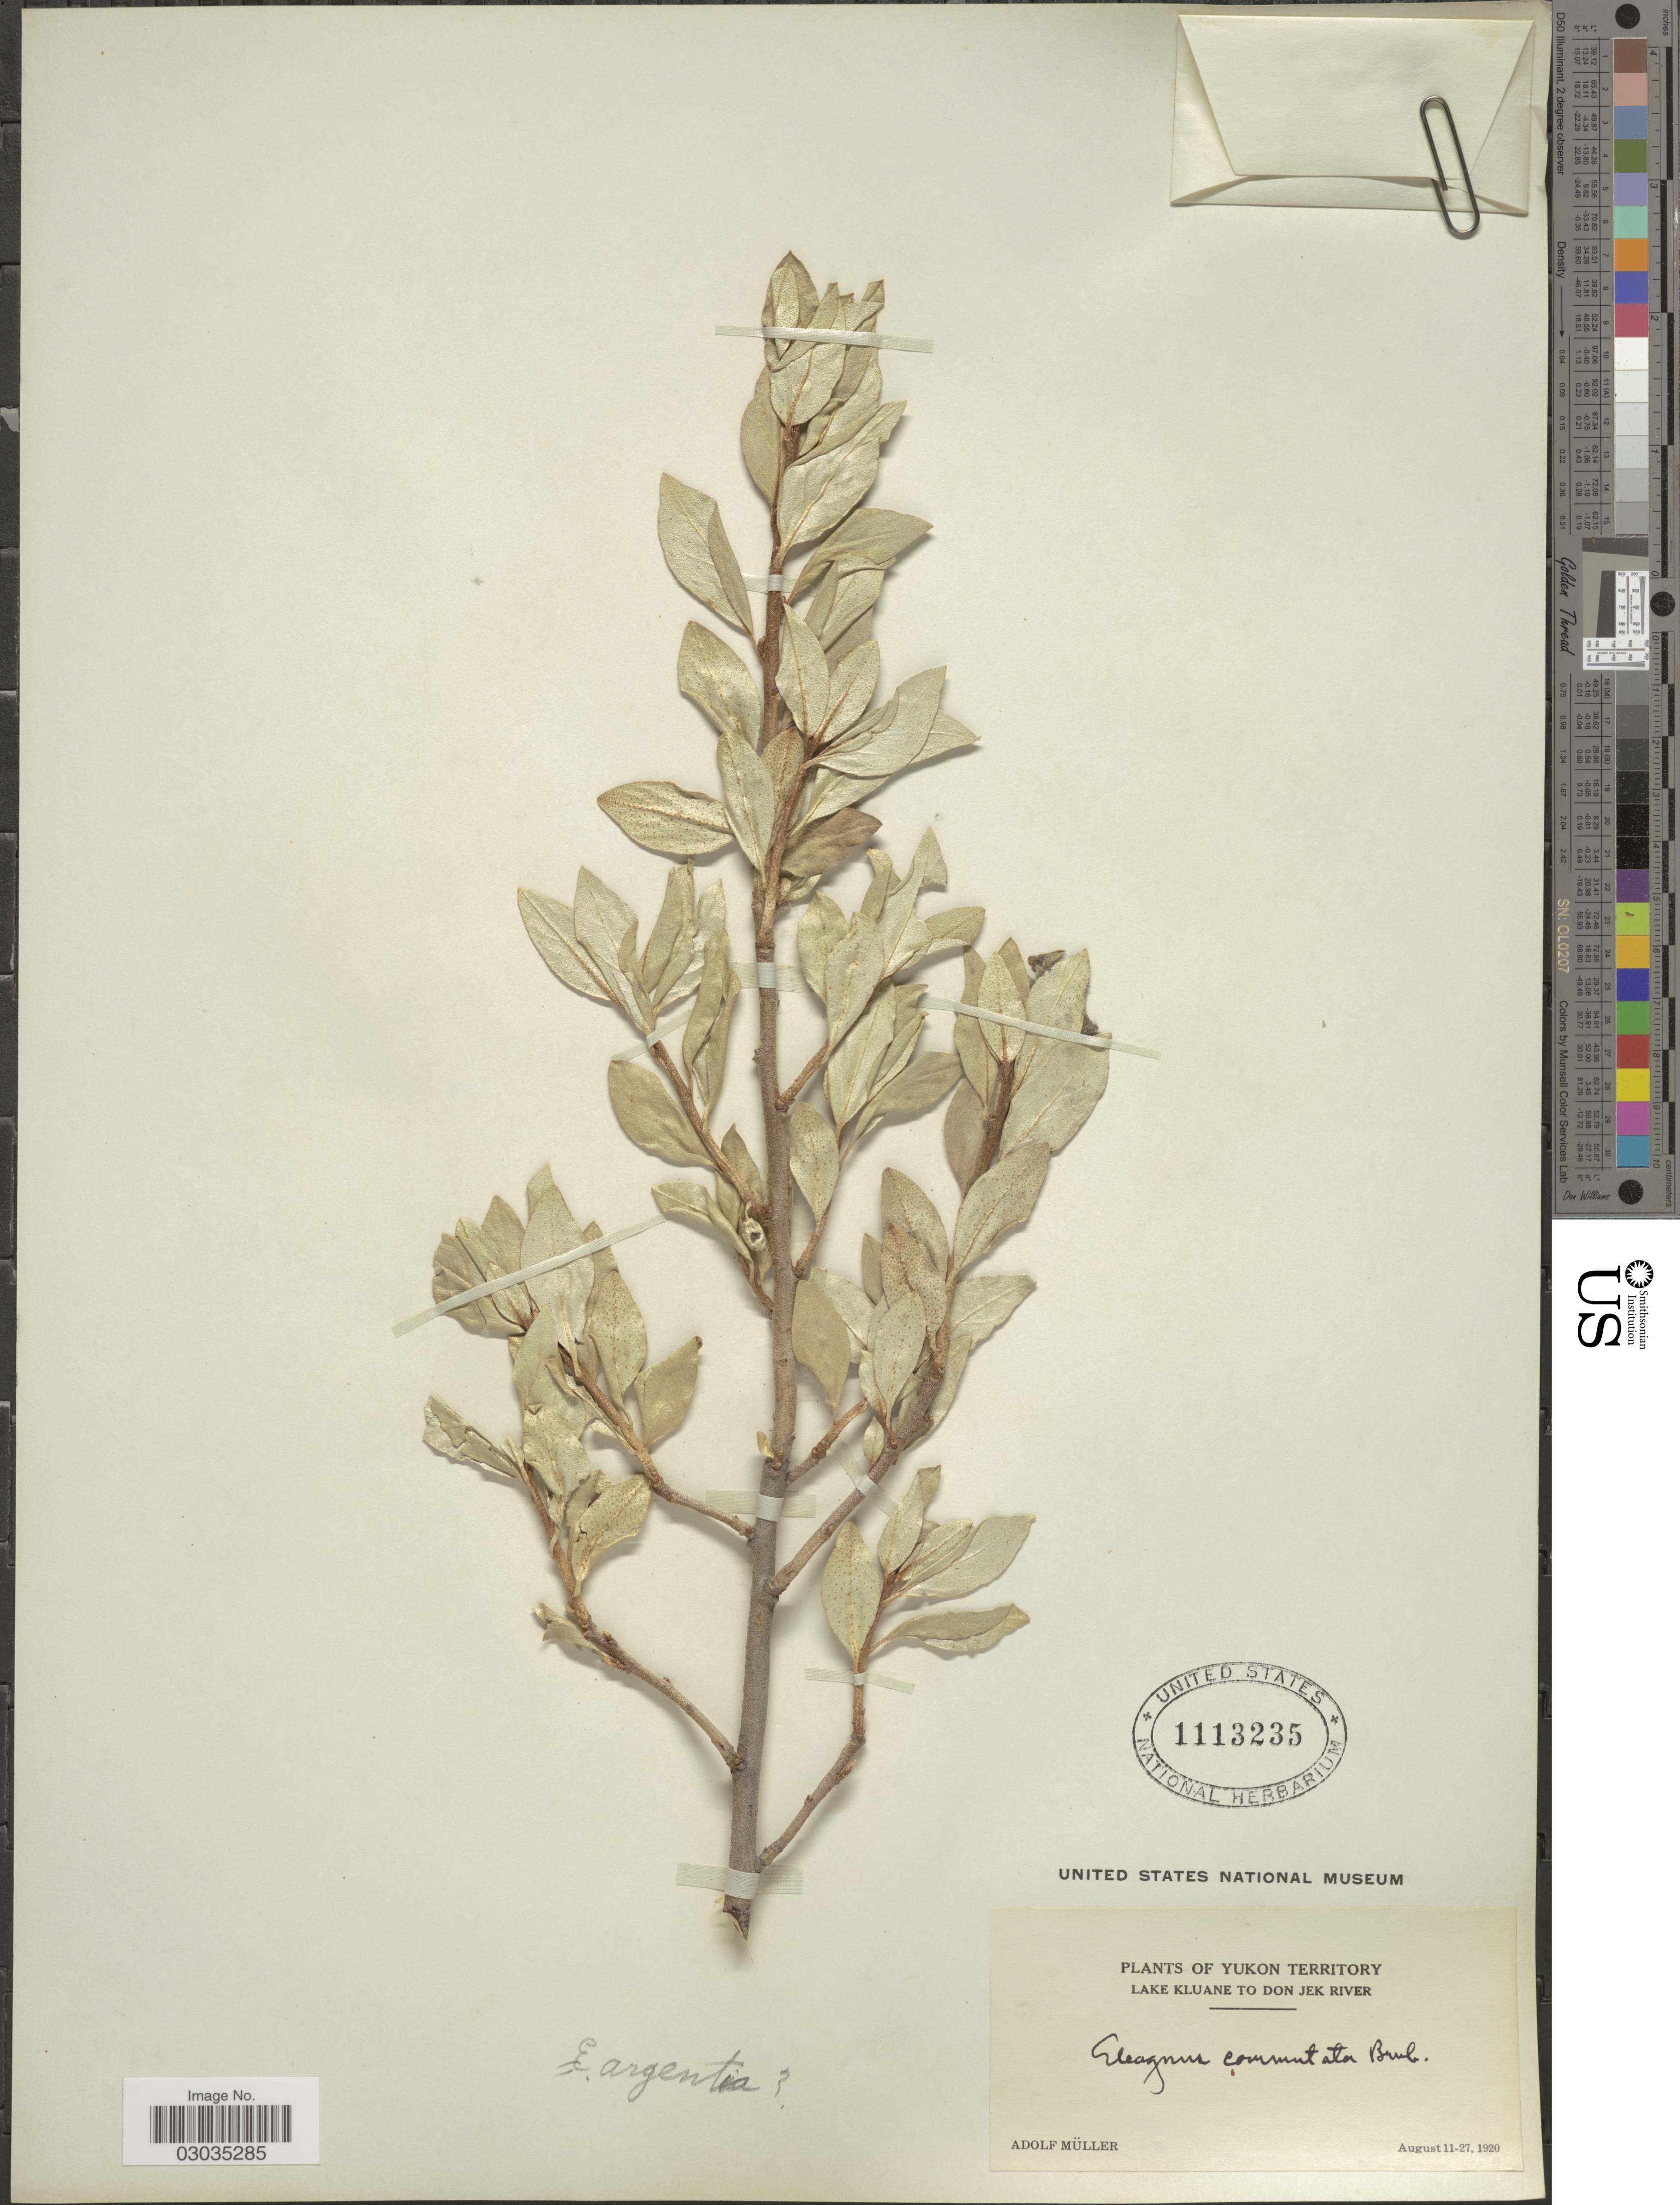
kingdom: Plantae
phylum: Tracheophyta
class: Magnoliopsida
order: Rosales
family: Elaeagnaceae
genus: Elaeagnus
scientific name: Elaeagnus commutata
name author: Bernh. ex Rydb.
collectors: A. Muller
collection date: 1920-08-11/1920-08-27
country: Canada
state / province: Yukon Territory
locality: Yukon Territory, Lake Kluane To Don Jek River.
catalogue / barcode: US 1113235